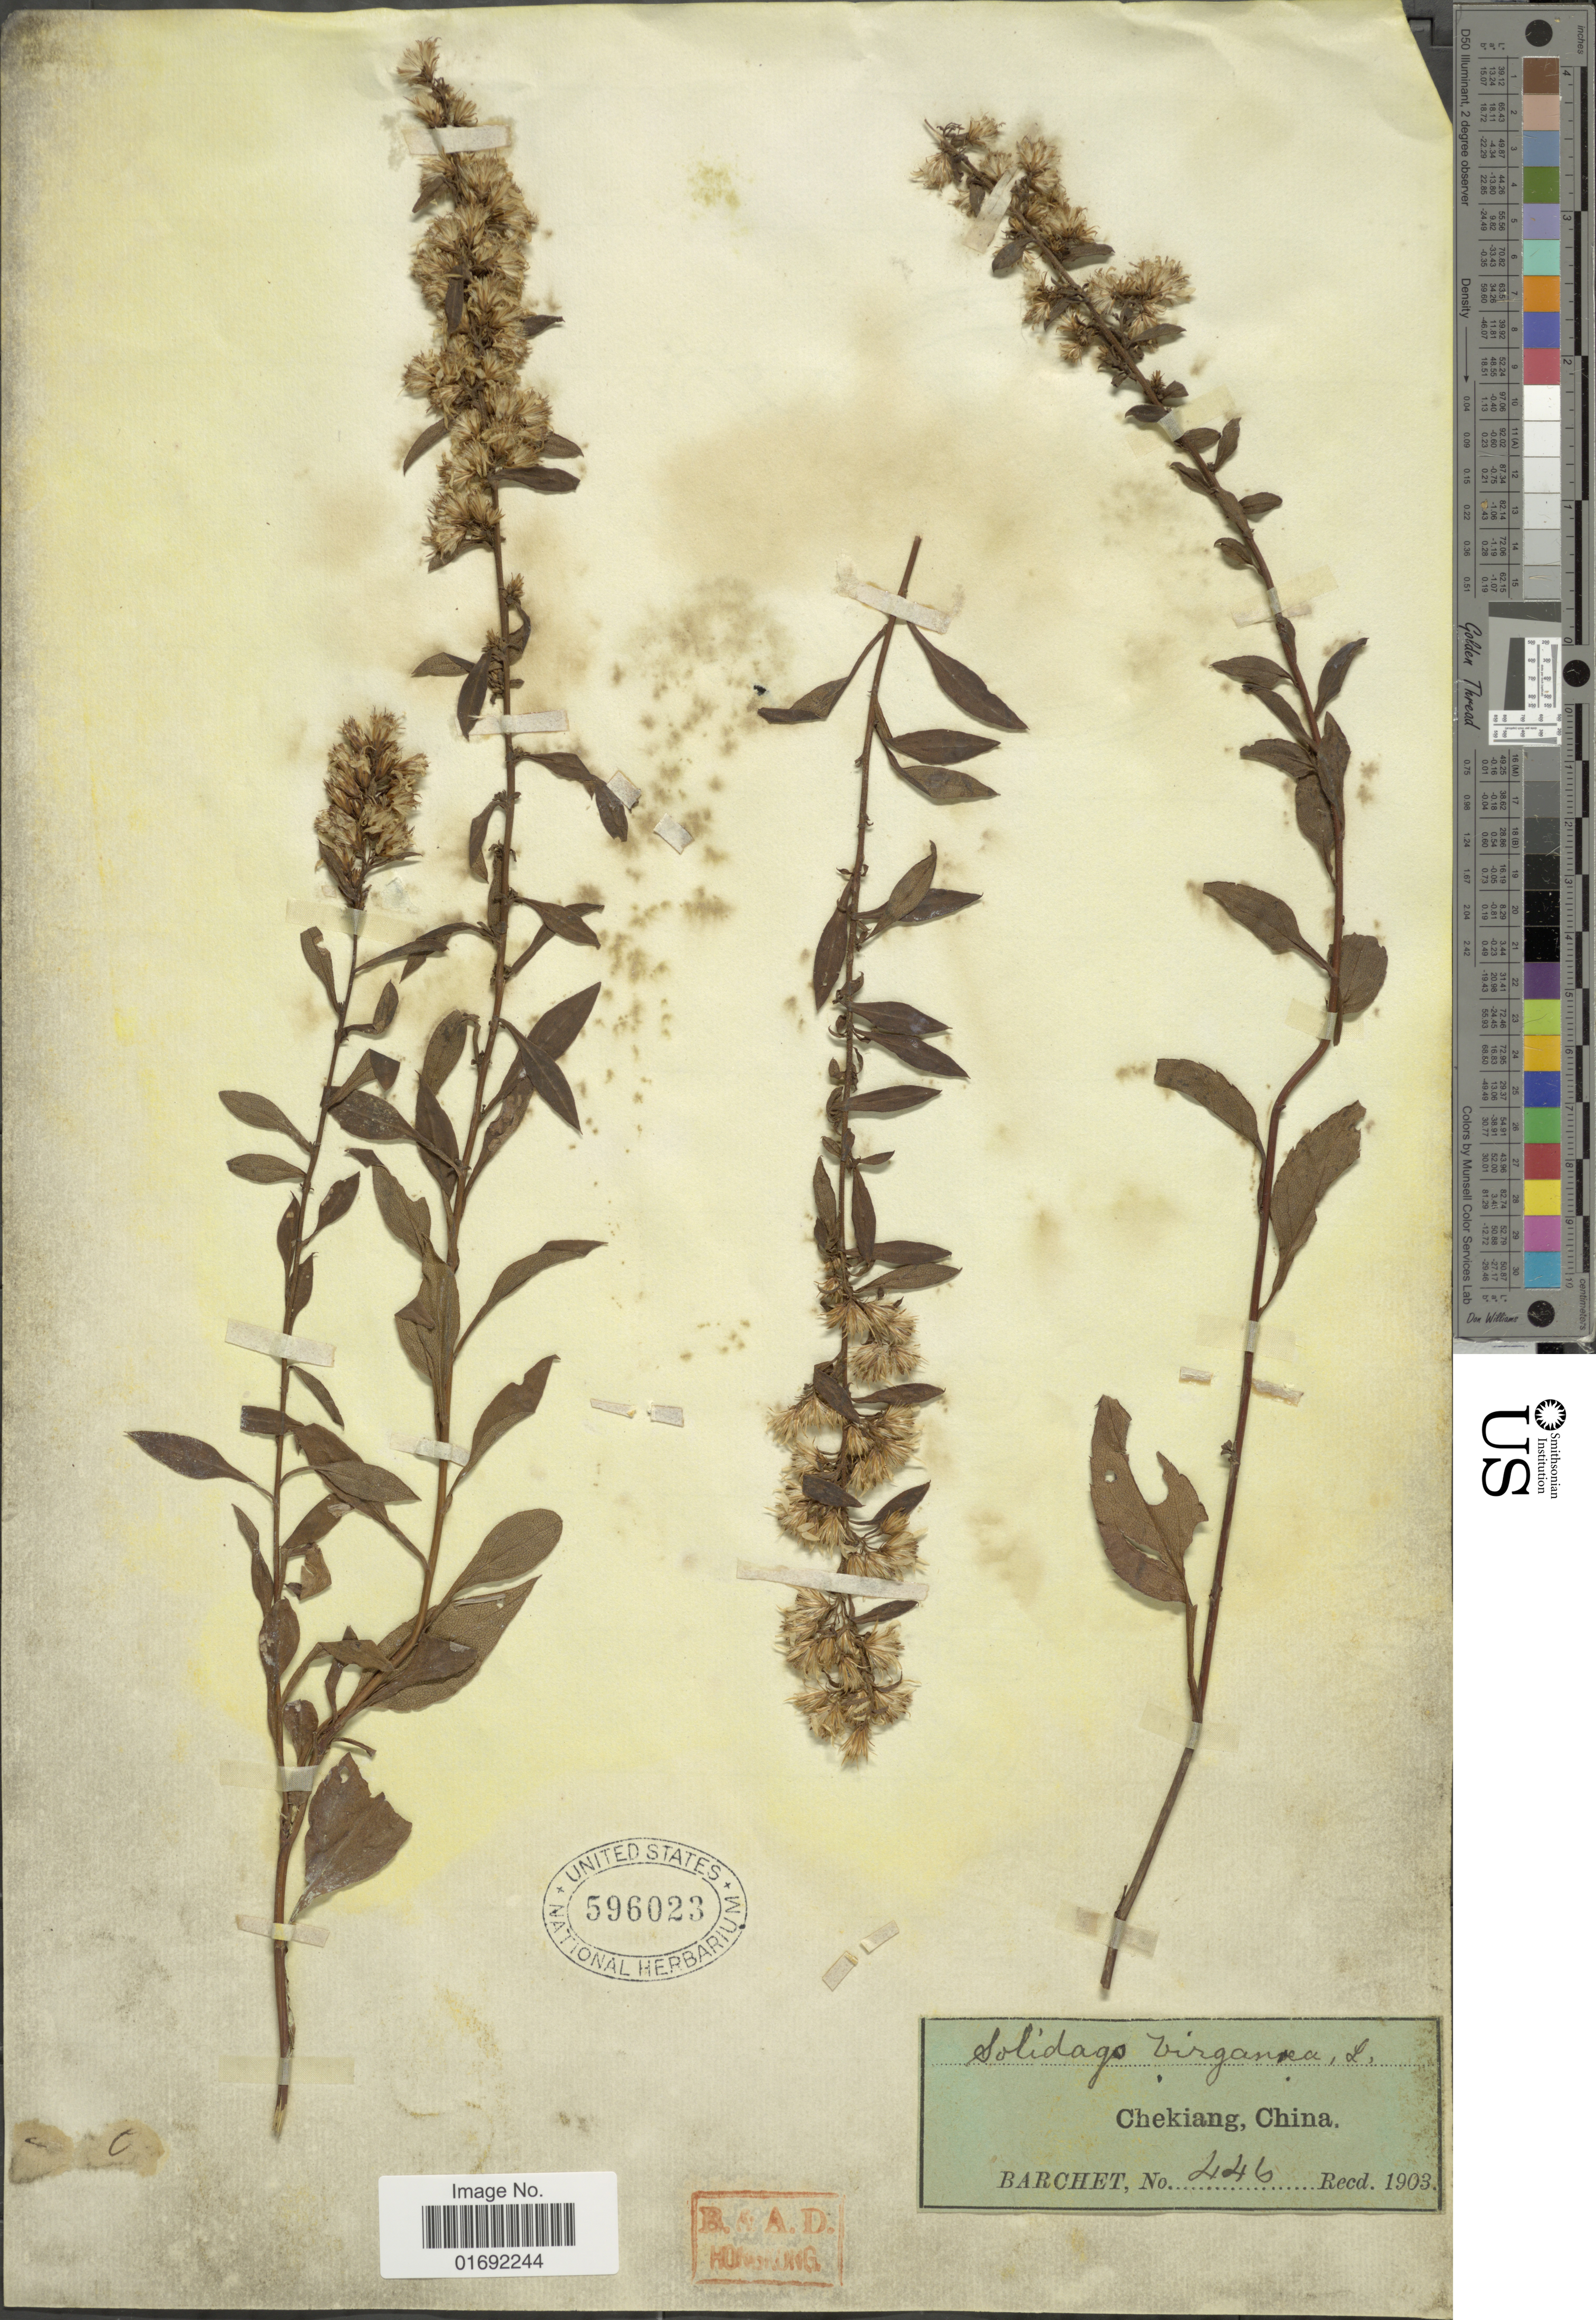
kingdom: Plantae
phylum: Tracheophyta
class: Magnoliopsida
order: Asterales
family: Asteraceae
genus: Solidago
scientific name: Solidago virgaurea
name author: L.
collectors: Barchet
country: China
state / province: Zhejiang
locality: Chekiang, Hong Kong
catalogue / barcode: US 596023